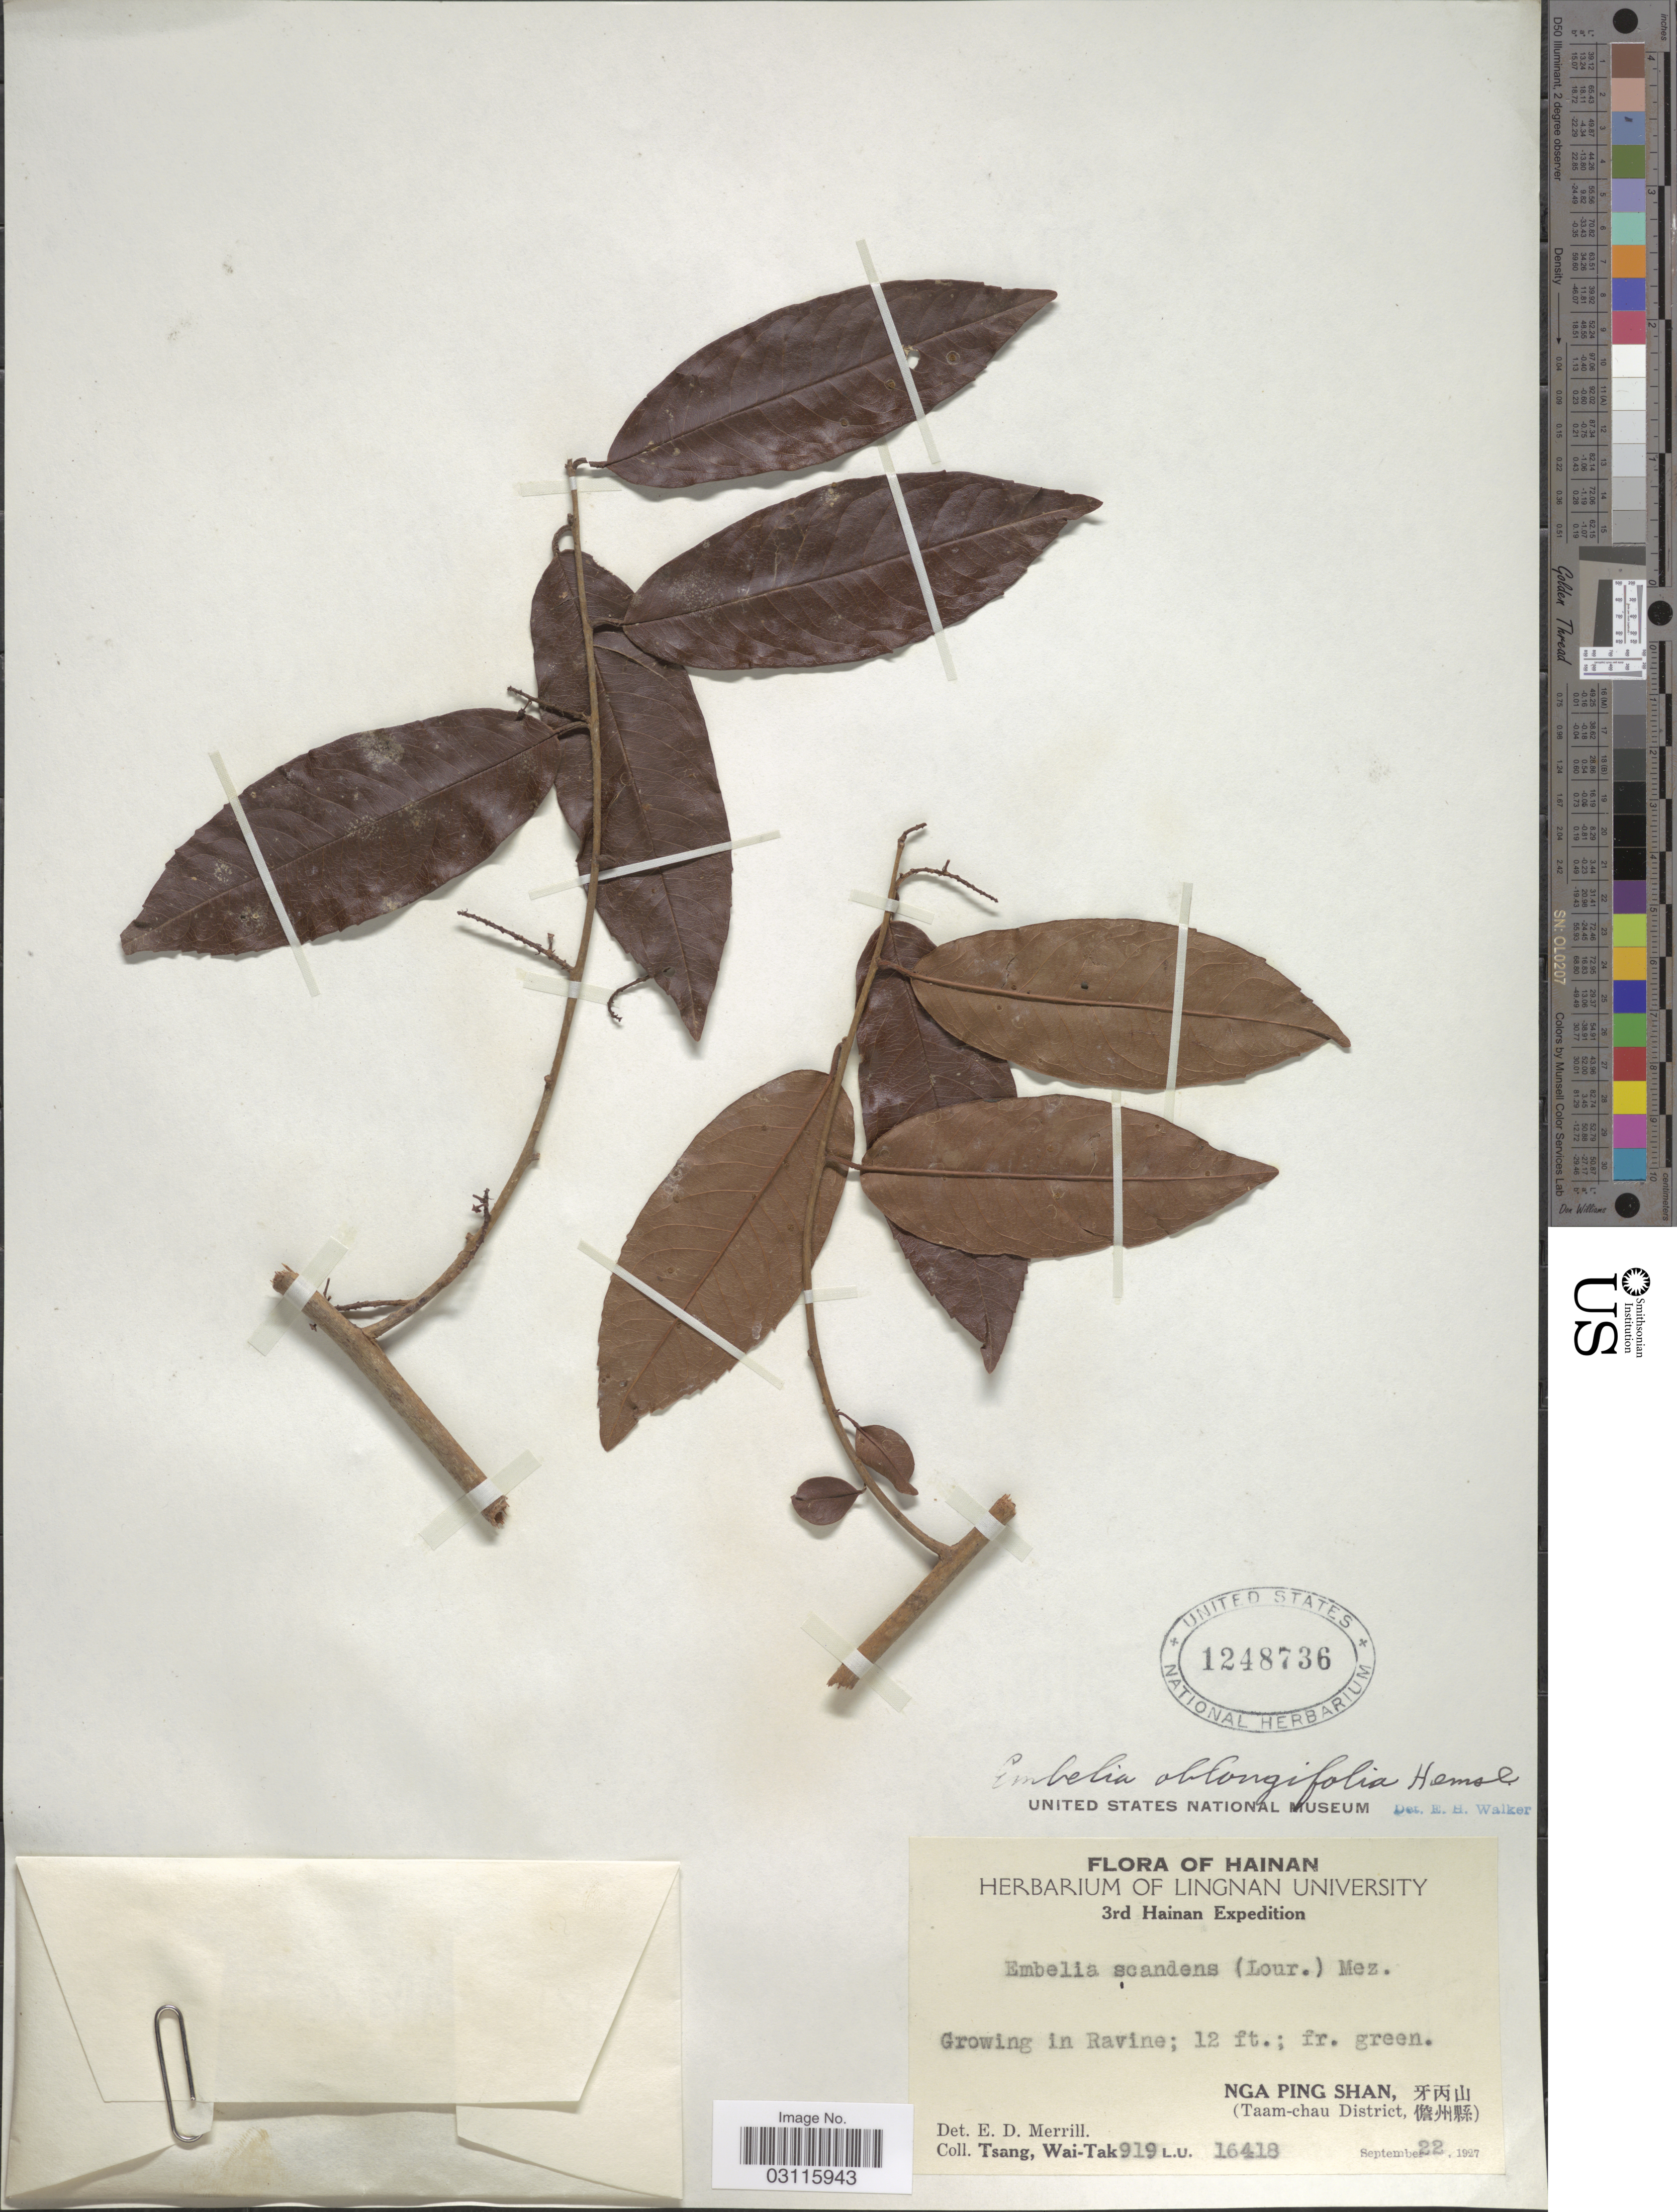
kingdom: Plantae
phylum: Tracheophyta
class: Magnoliopsida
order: Ericales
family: Primulaceae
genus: Embelia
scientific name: Embelia oblongifolia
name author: Hemsl.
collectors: W. T. Tsang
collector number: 919L.U. 16418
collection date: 1927-09-22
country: China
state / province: Hainan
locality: Growing in Ravine. Nga Ping Shan (Taam-chau District).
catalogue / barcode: US 1248736